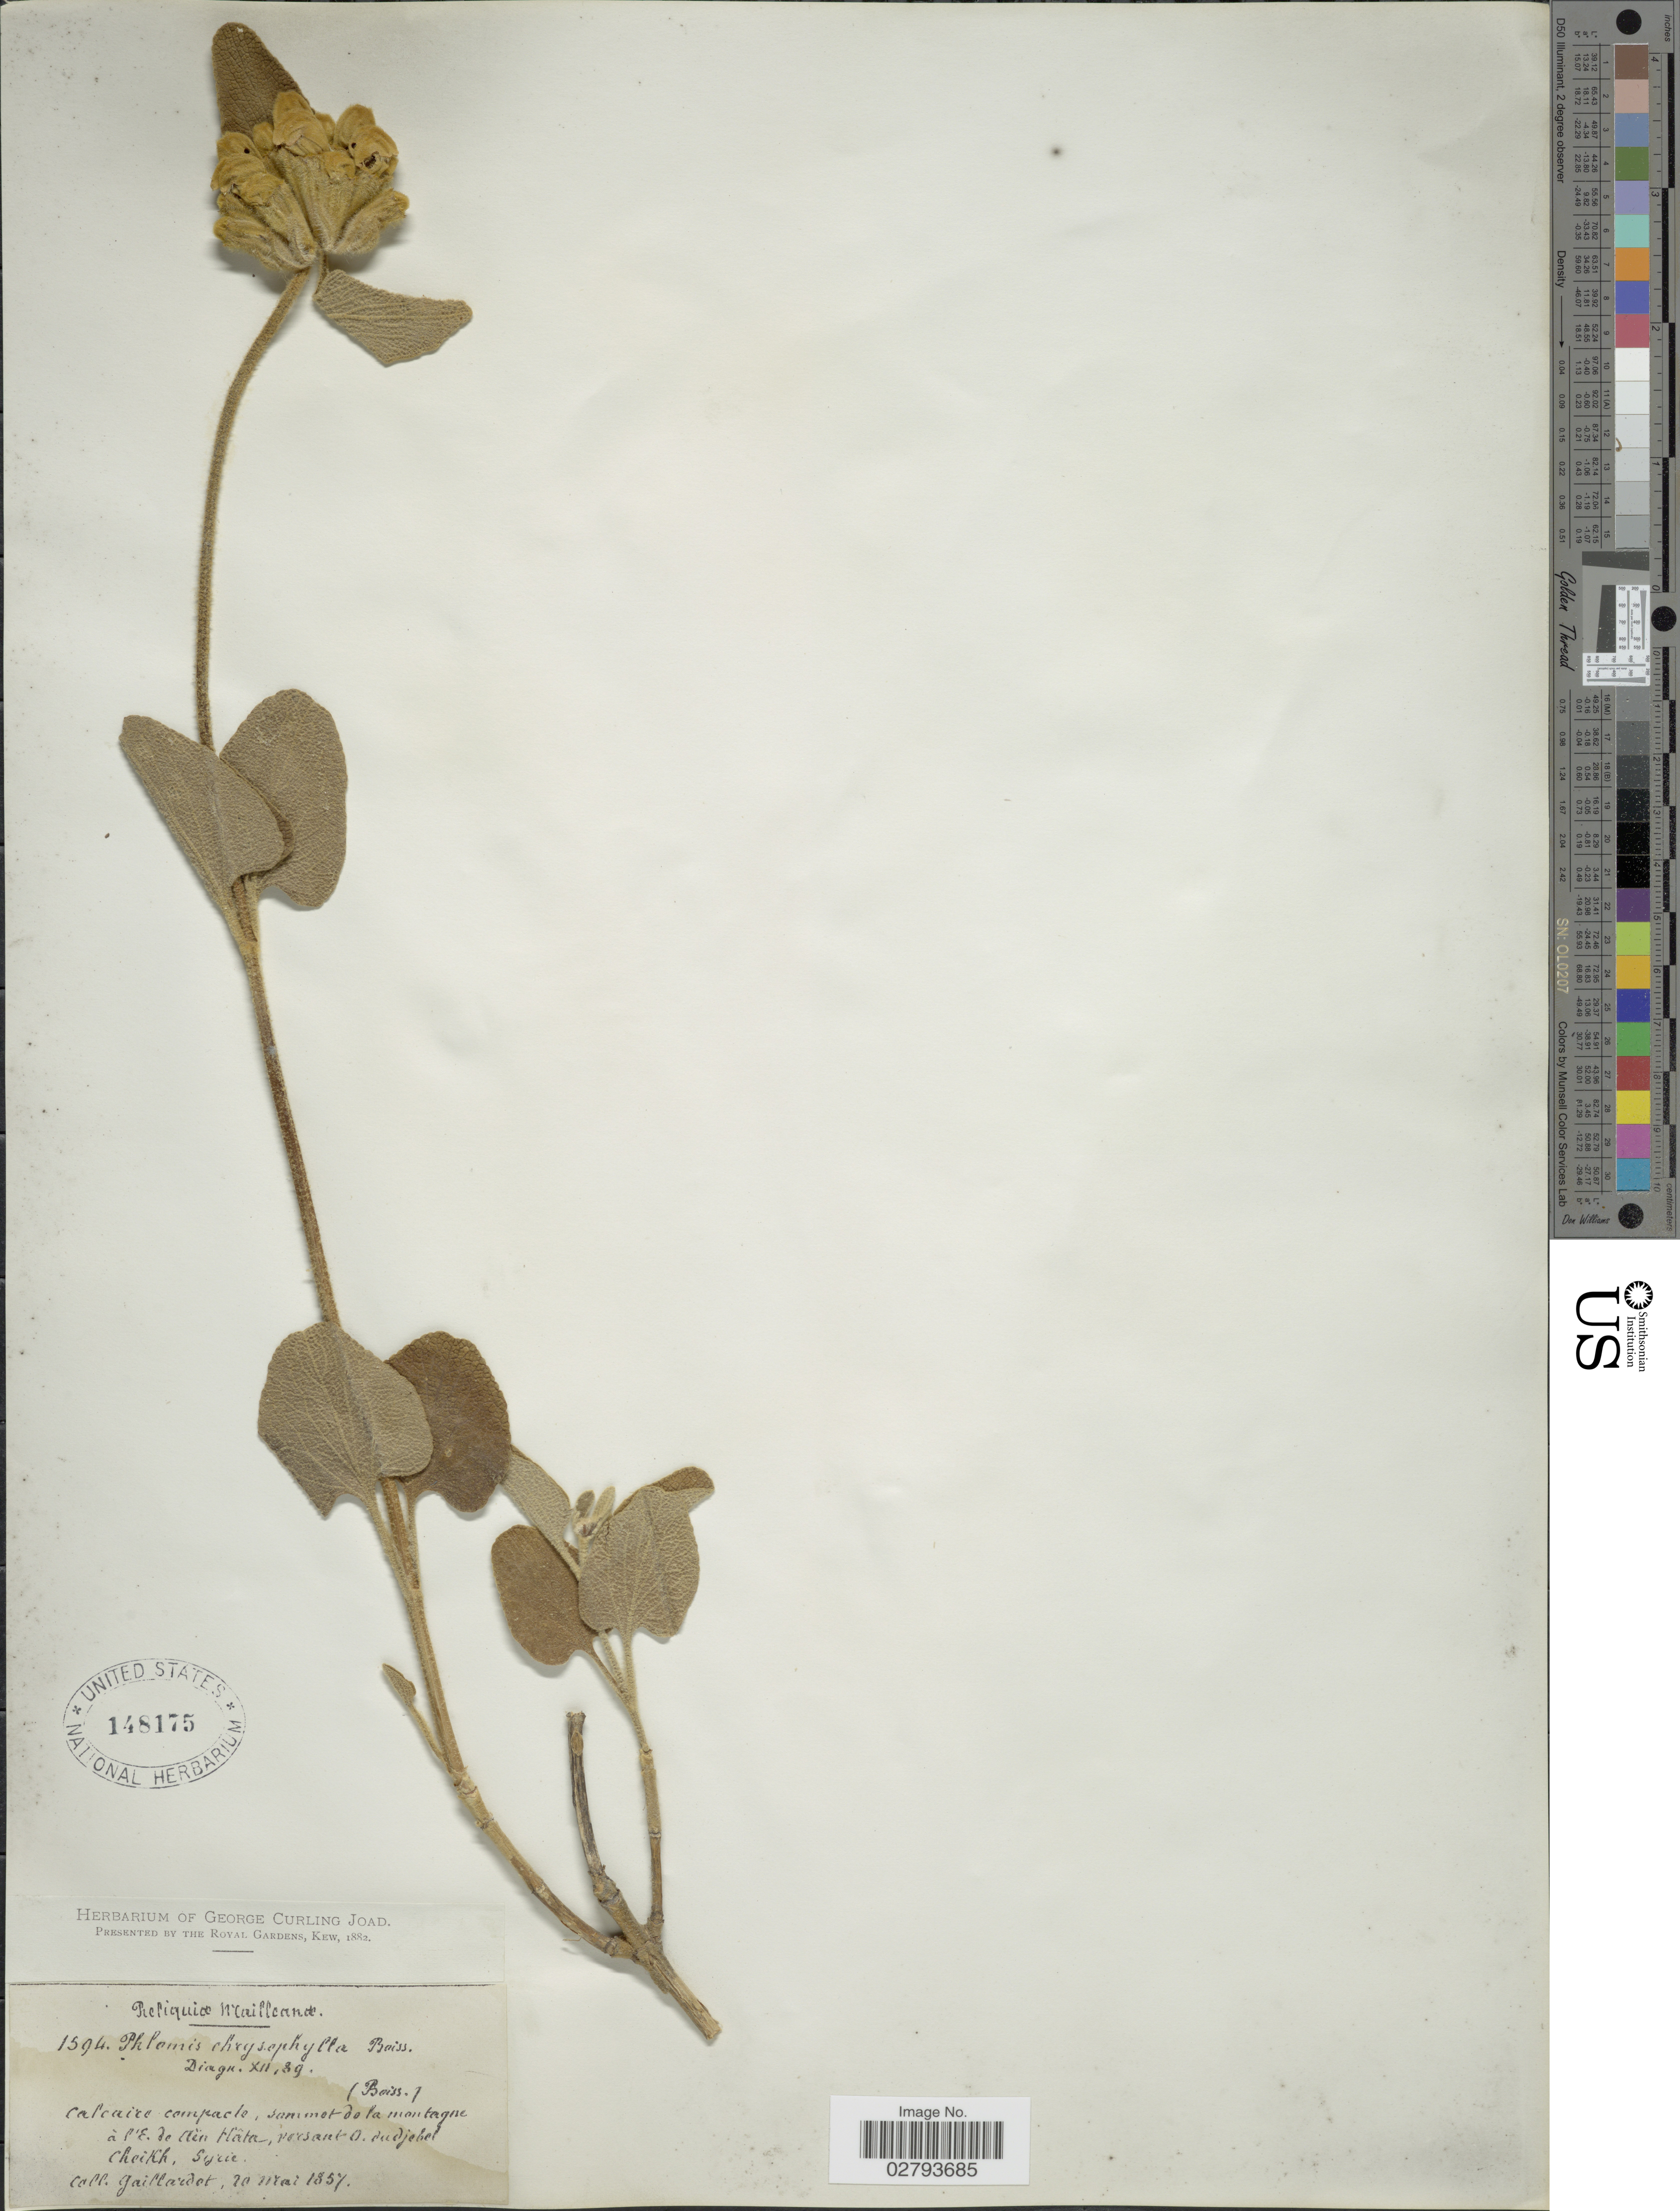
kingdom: Plantae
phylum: Tracheophyta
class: Magnoliopsida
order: Lamiales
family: Lamiaceae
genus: Phlomis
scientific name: Phlomis chrysophylla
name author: Boiss.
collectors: -. Gaillardet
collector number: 1594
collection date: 1857-05-20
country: Syria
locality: Calcaire compacte, sommet de la montagne à l'E. de Aïn Hâta, versant O. dudjebel Cheikh.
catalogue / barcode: US 148175